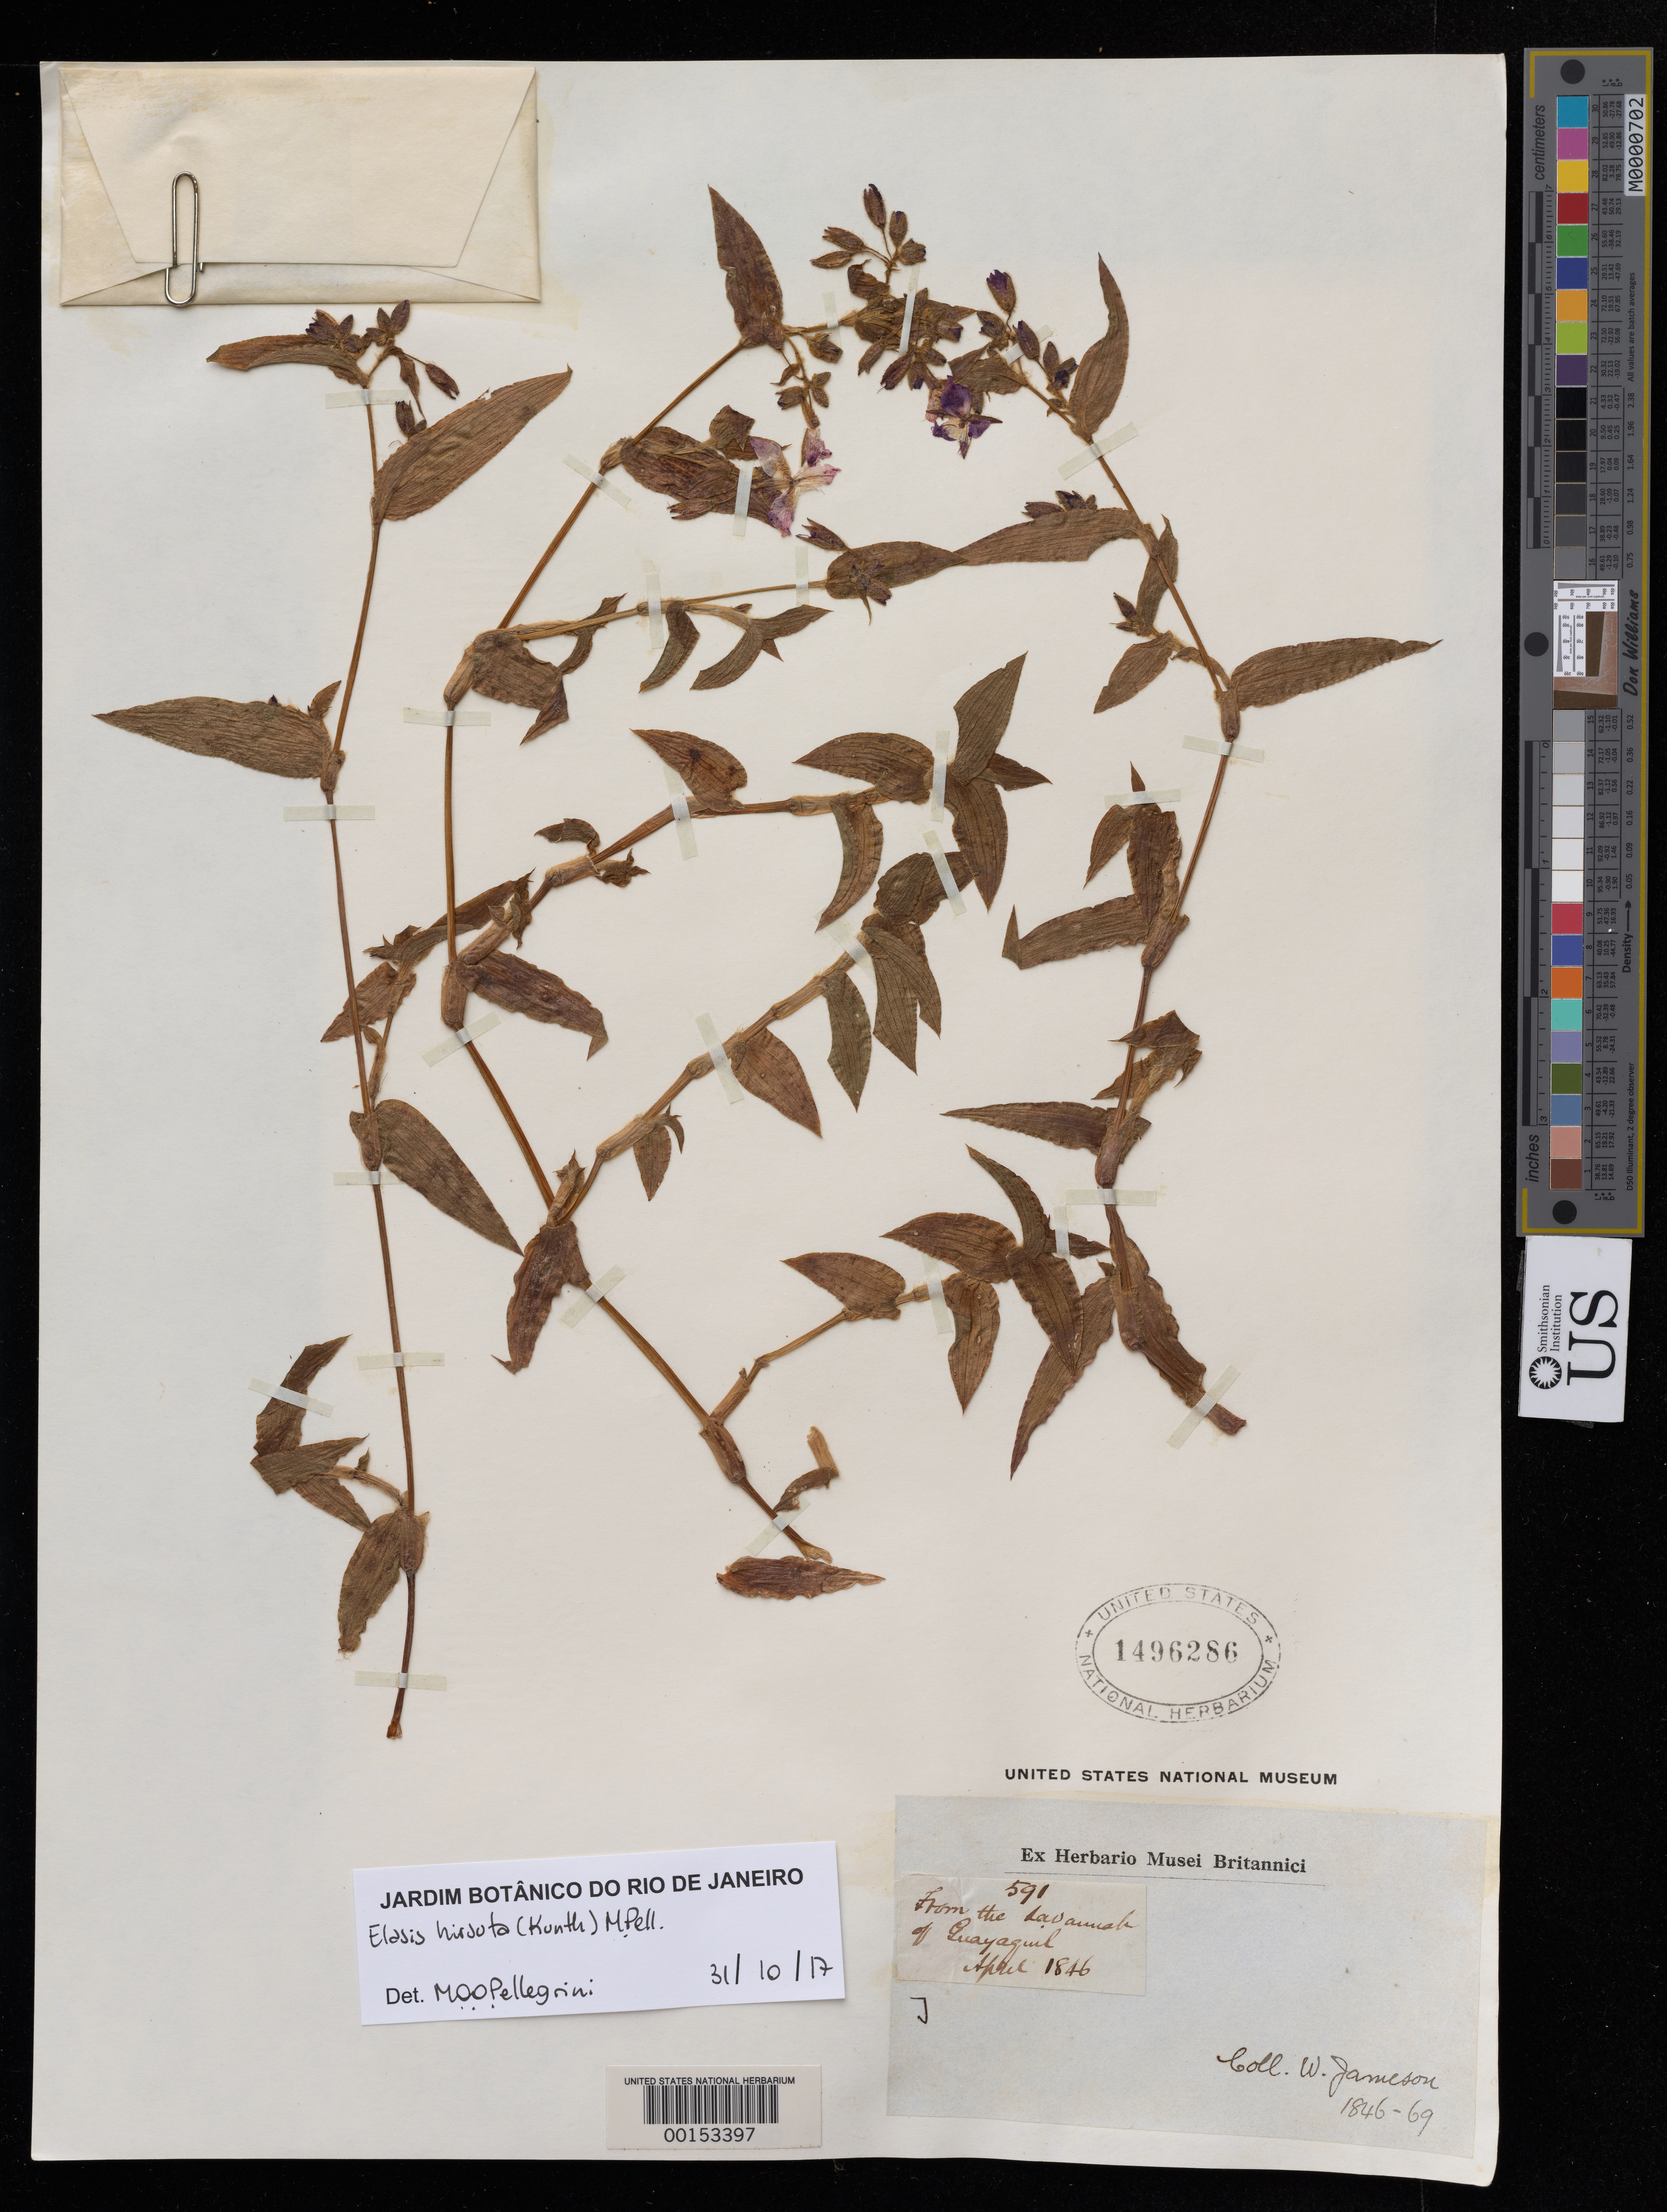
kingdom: Plantae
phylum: Tracheophyta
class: Liliopsida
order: Commelinales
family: Commelinaceae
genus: Elasis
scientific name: Elasis hirsuta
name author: (Kunth) D.R. Hunt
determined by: Pellegrini, M. O. de Oliveira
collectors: W. Jameson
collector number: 591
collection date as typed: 1846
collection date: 1846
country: Ecuador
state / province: Guayas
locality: Guayaquil, Haciendo Bonchna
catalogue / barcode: US 1496286